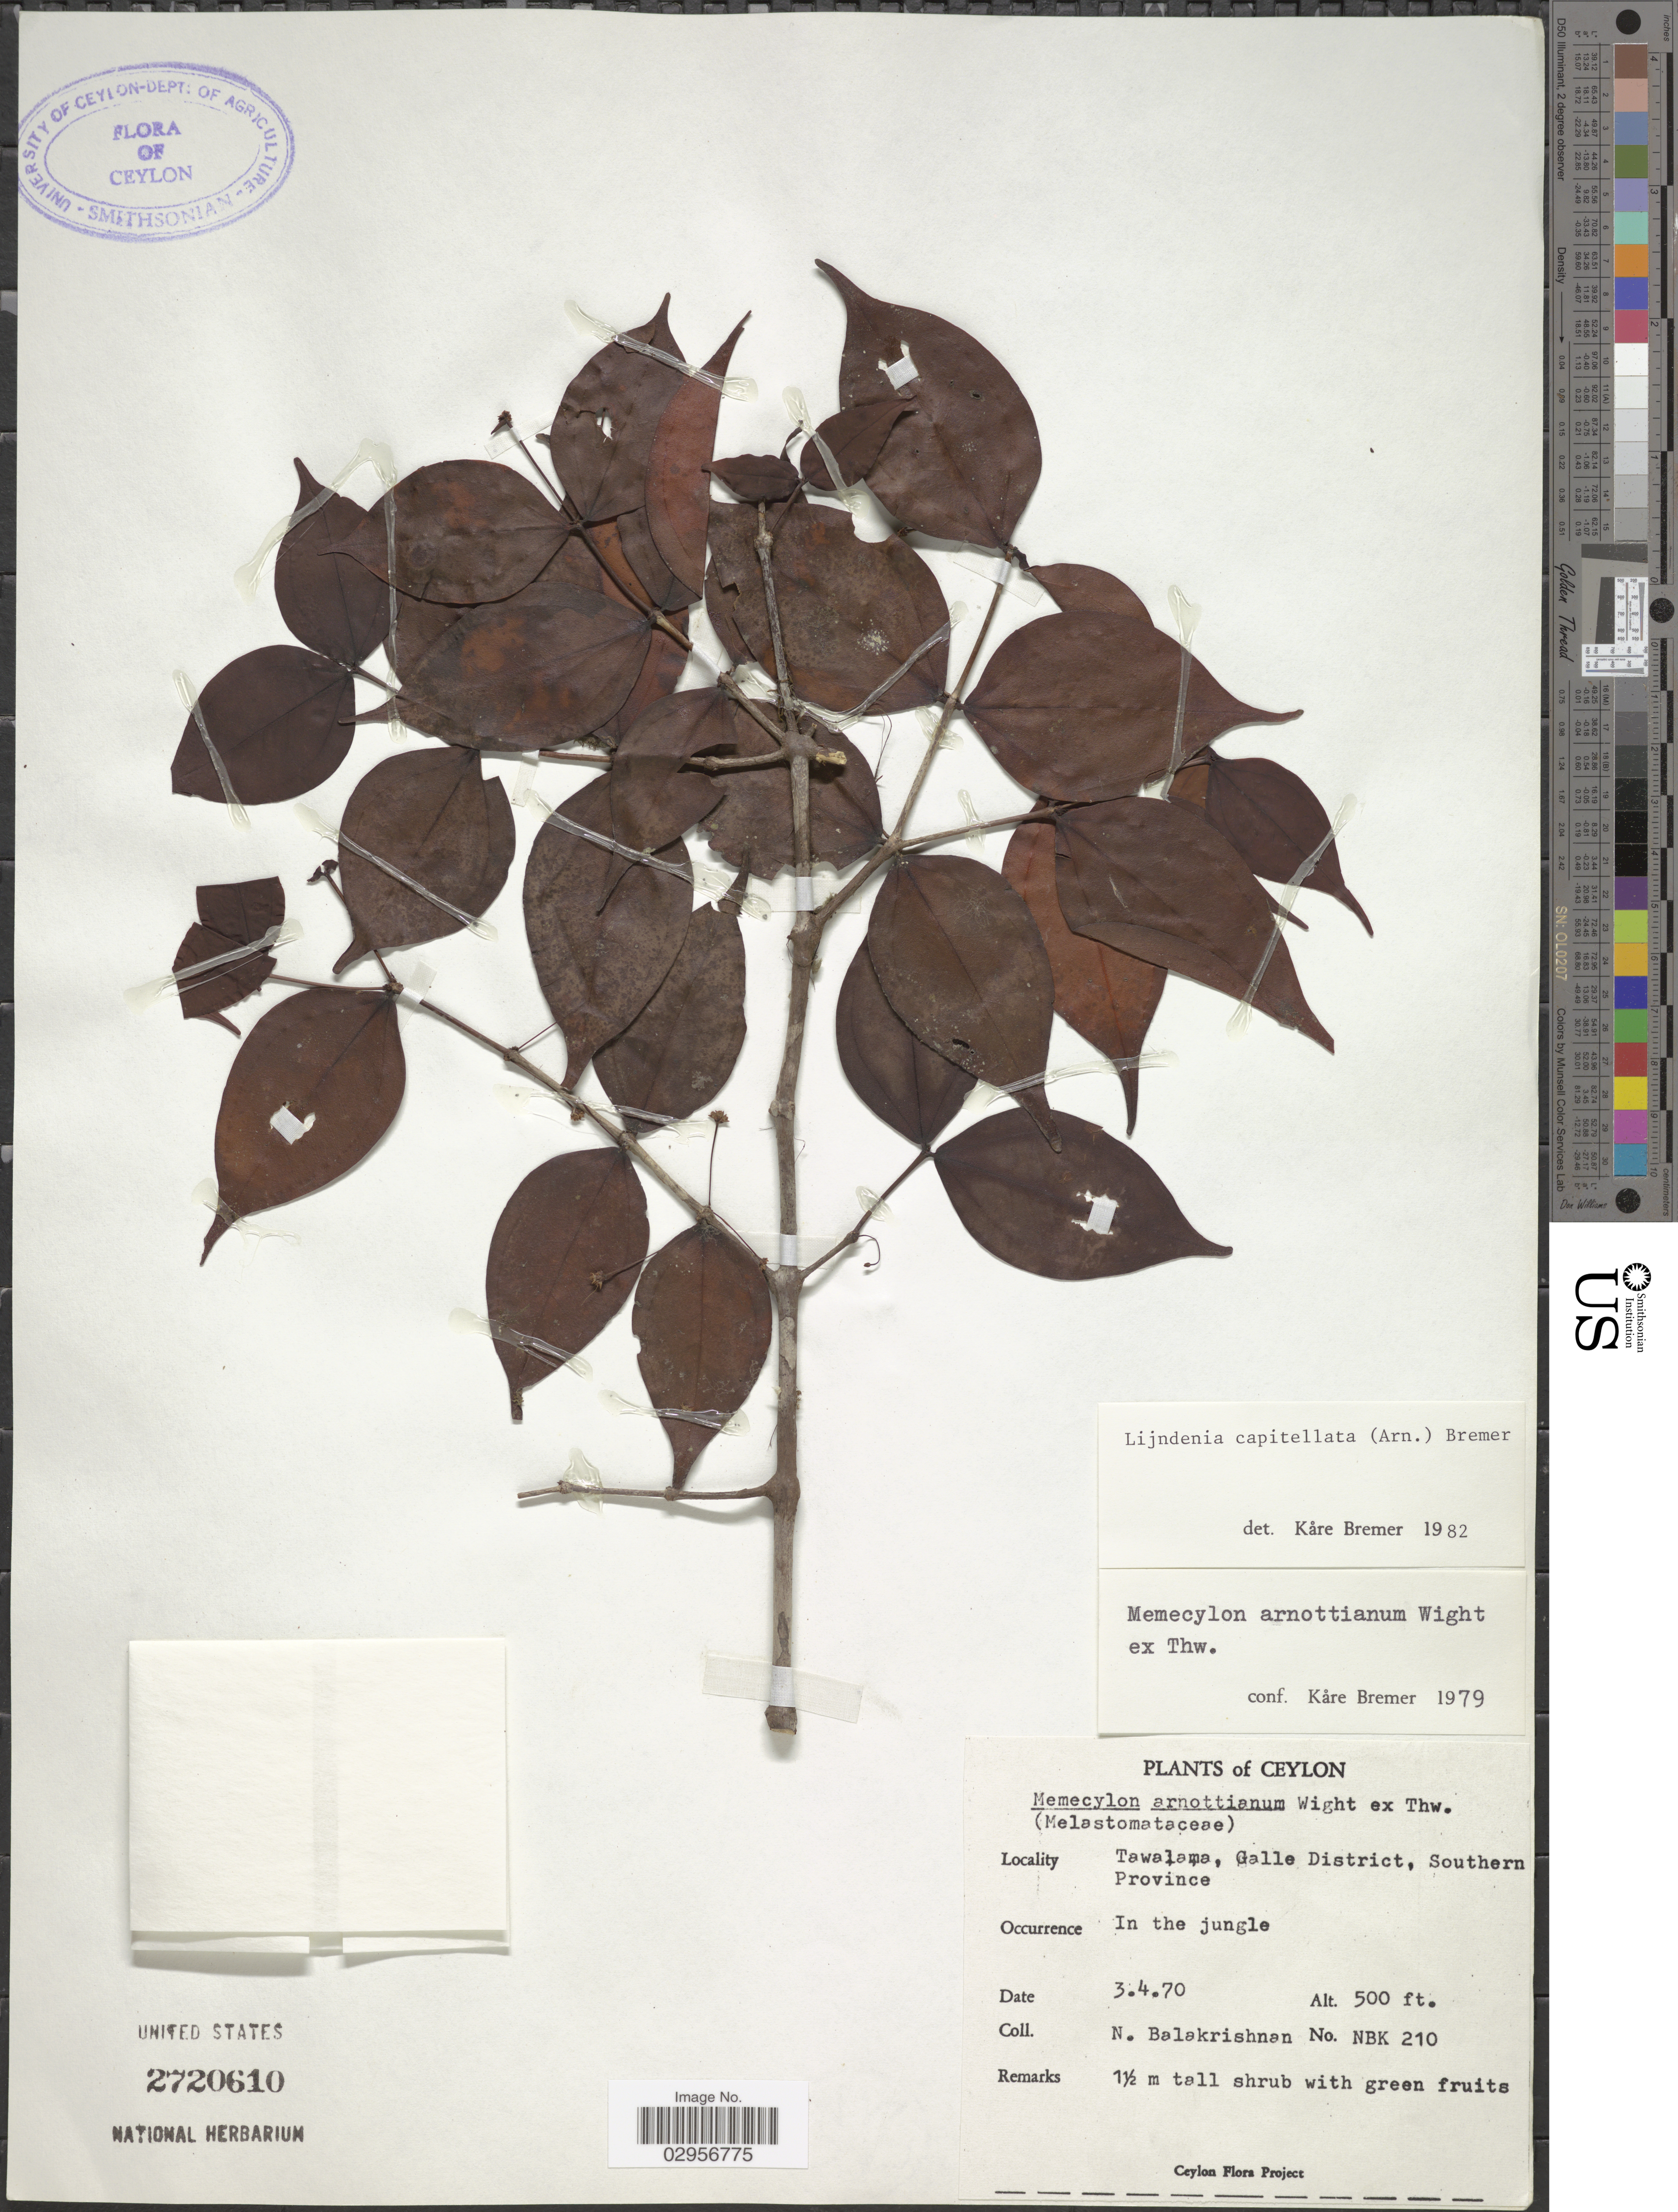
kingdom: Plantae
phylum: Tracheophyta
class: Magnoliopsida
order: Myrtales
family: Melastomataceae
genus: Lijndenia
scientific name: Lijndenia capitellata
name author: K. Bremer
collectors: N. Balakrishnan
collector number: NBK210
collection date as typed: Transcribed d/m/y: 3/4/70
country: Sri Lanka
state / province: Southern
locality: Ceylon, Tawalama, Galle District, Southern Province.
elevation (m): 152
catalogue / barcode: US 2720610